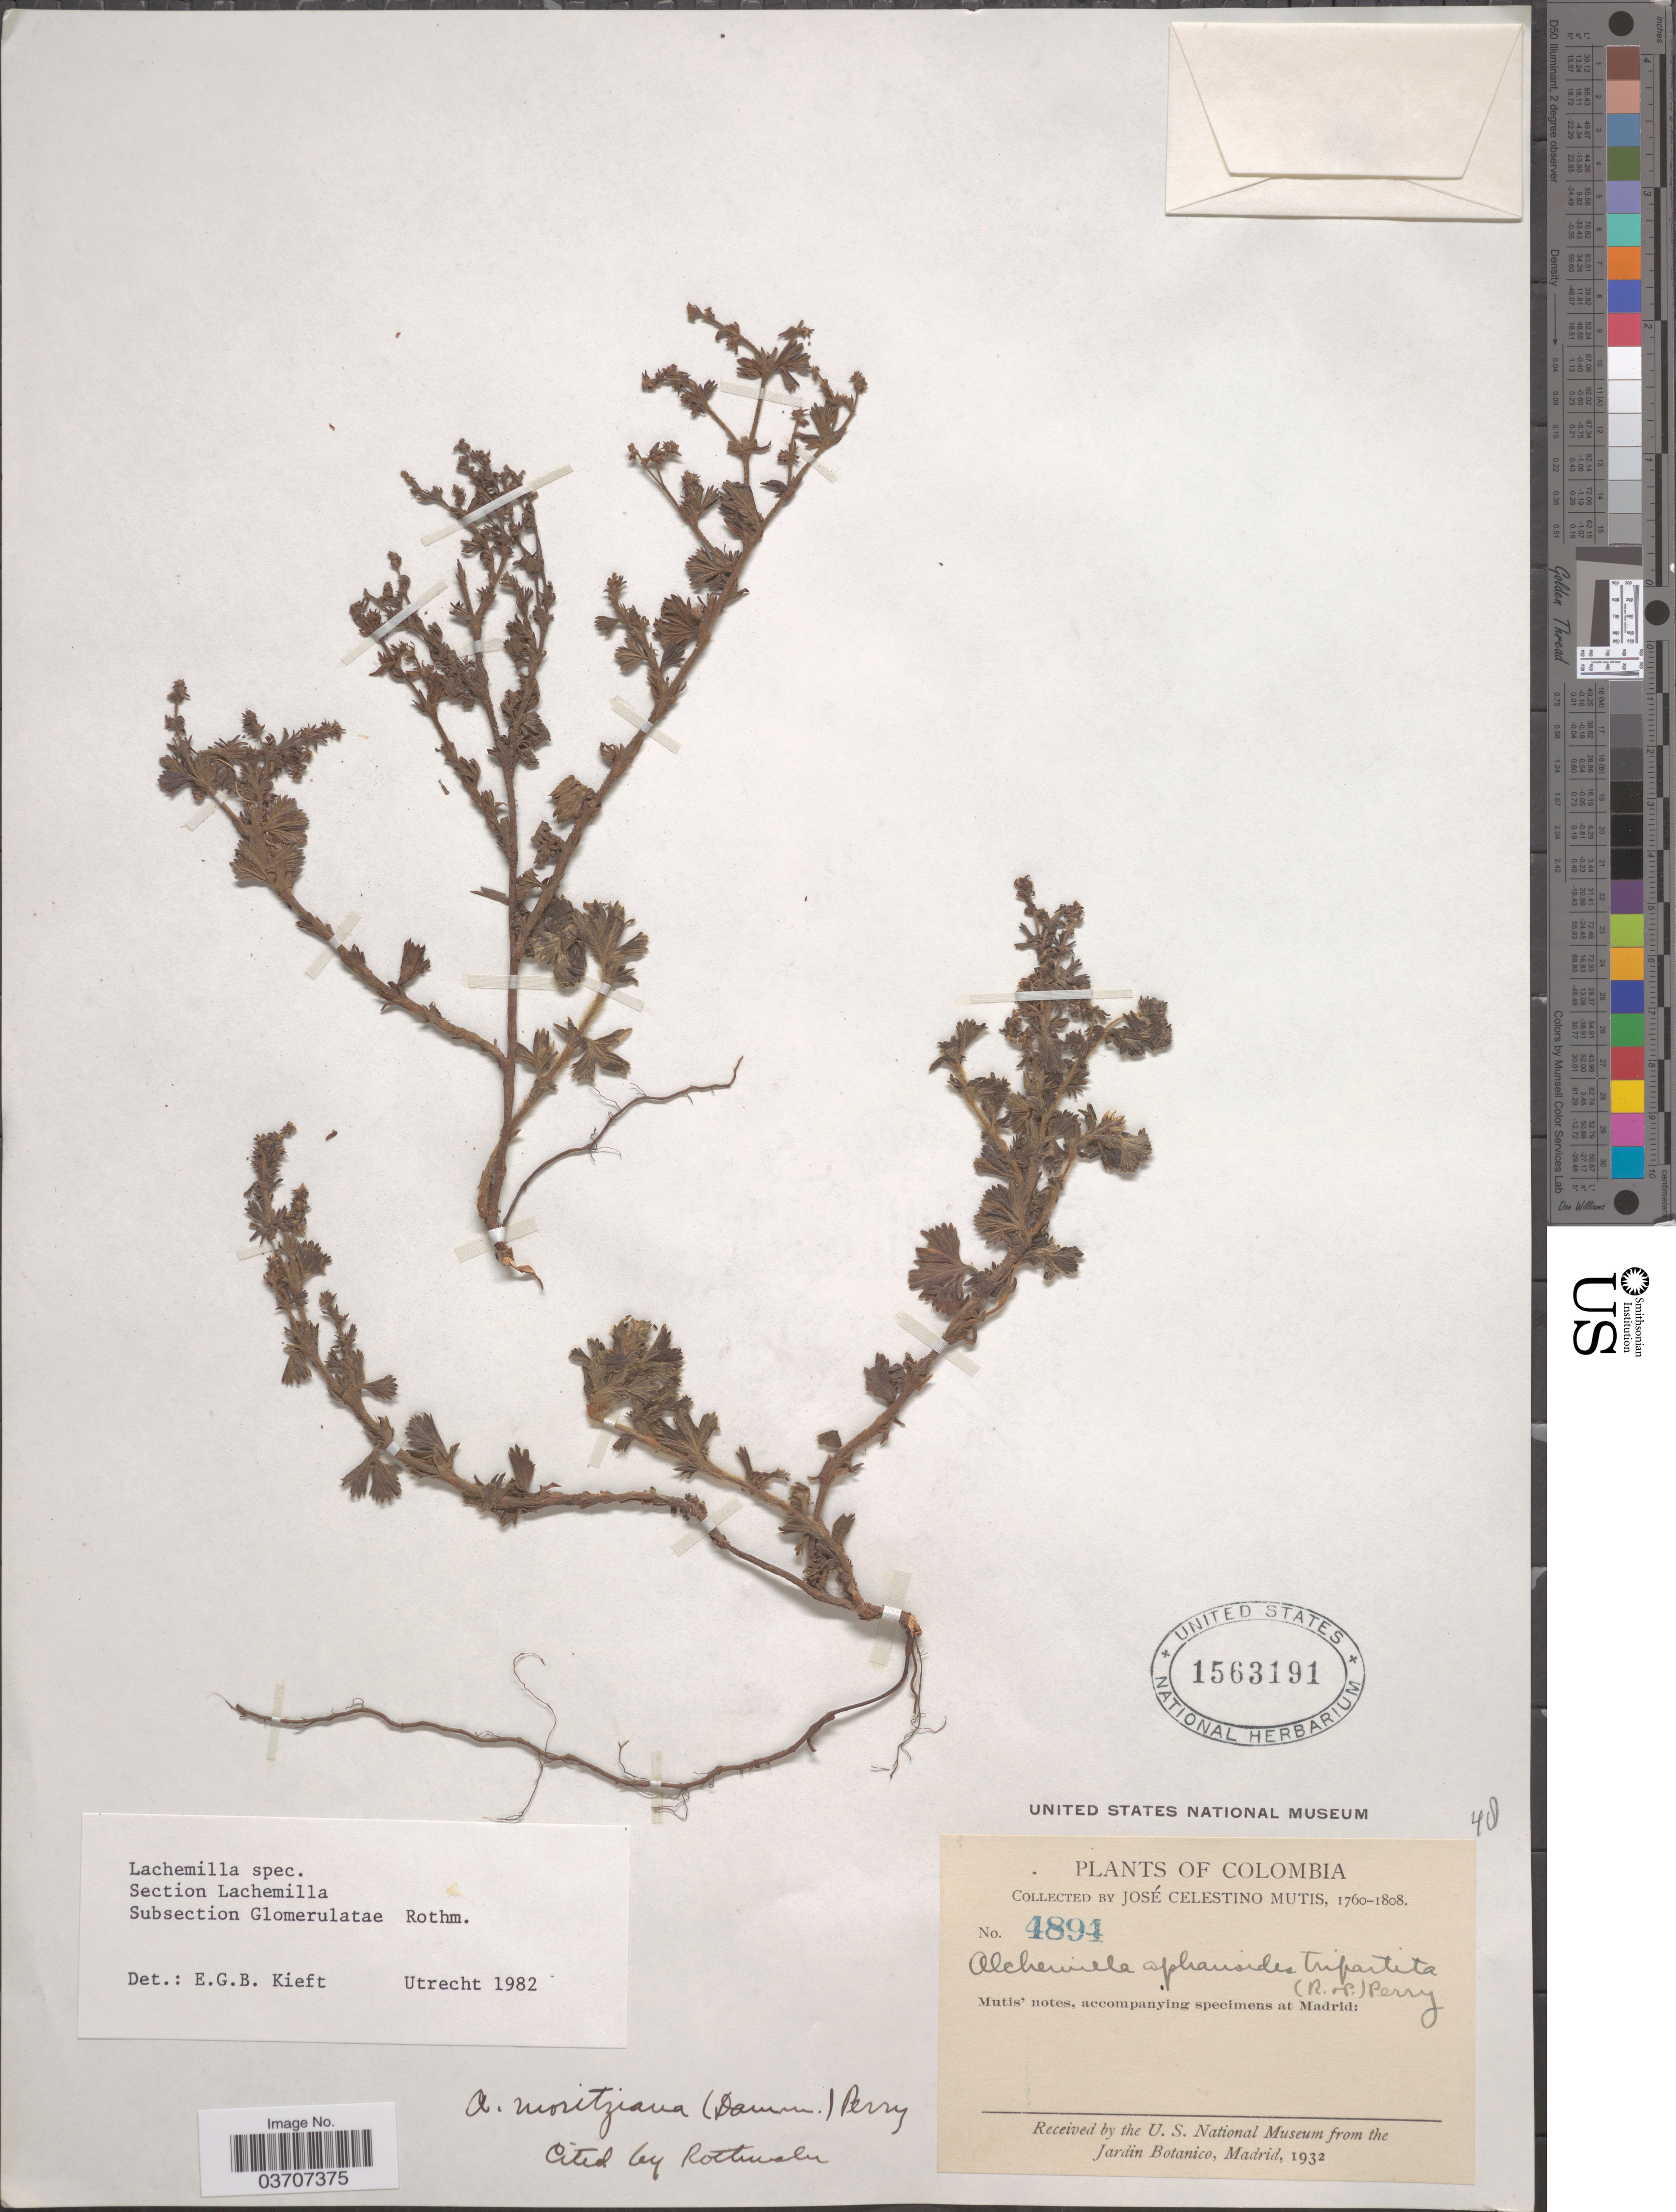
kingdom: Plantae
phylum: Tracheophyta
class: Magnoliopsida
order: Rosales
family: Rosaceae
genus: Lachemilla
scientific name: Lachemilla sp.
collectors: J. C. B. Mutis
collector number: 4894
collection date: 1760/1808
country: Colombia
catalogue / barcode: US 1563191